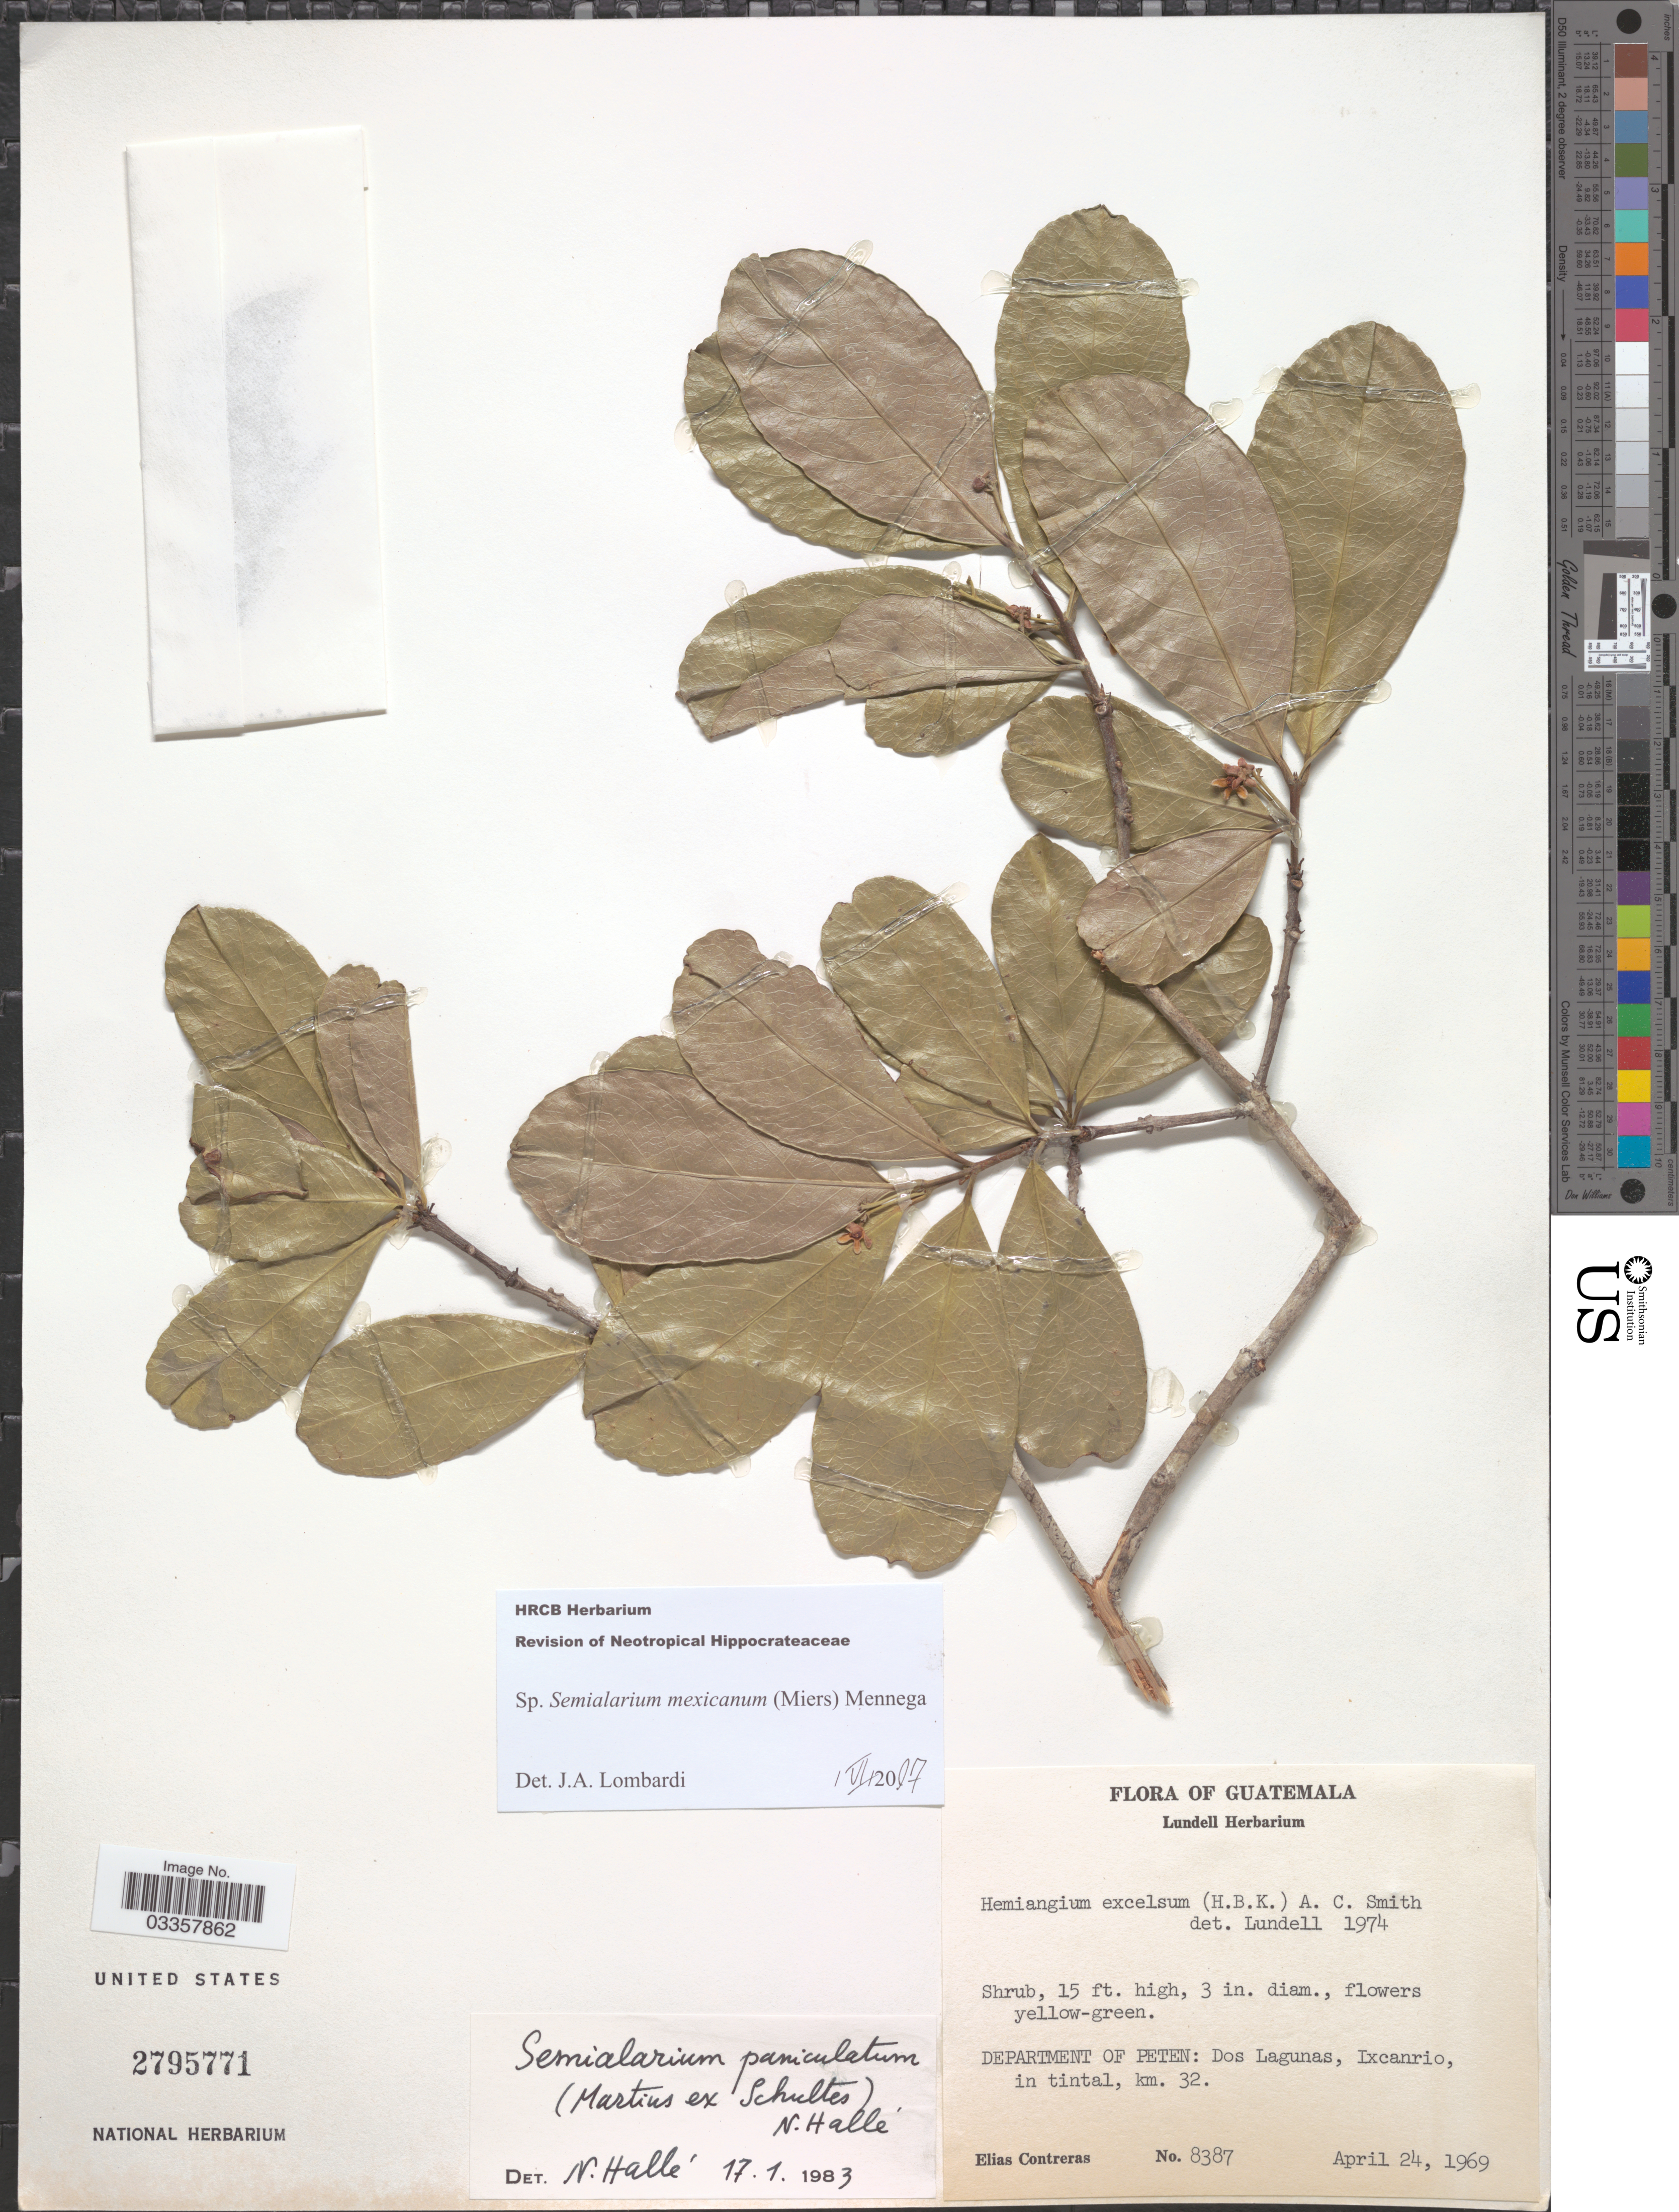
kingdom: Plantae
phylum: Tracheophyta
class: Magnoliopsida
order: Celastrales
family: Celastraceae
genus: Semialarium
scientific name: Semialarium mexicanum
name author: (Miers) Mennega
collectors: E. Contreras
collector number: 8387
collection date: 1969-04-24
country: Guatemala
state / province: El Petén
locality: Department of Peten: Dos Lagunas, Ixcanrio, in tintal, km. 32.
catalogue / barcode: US 2795771